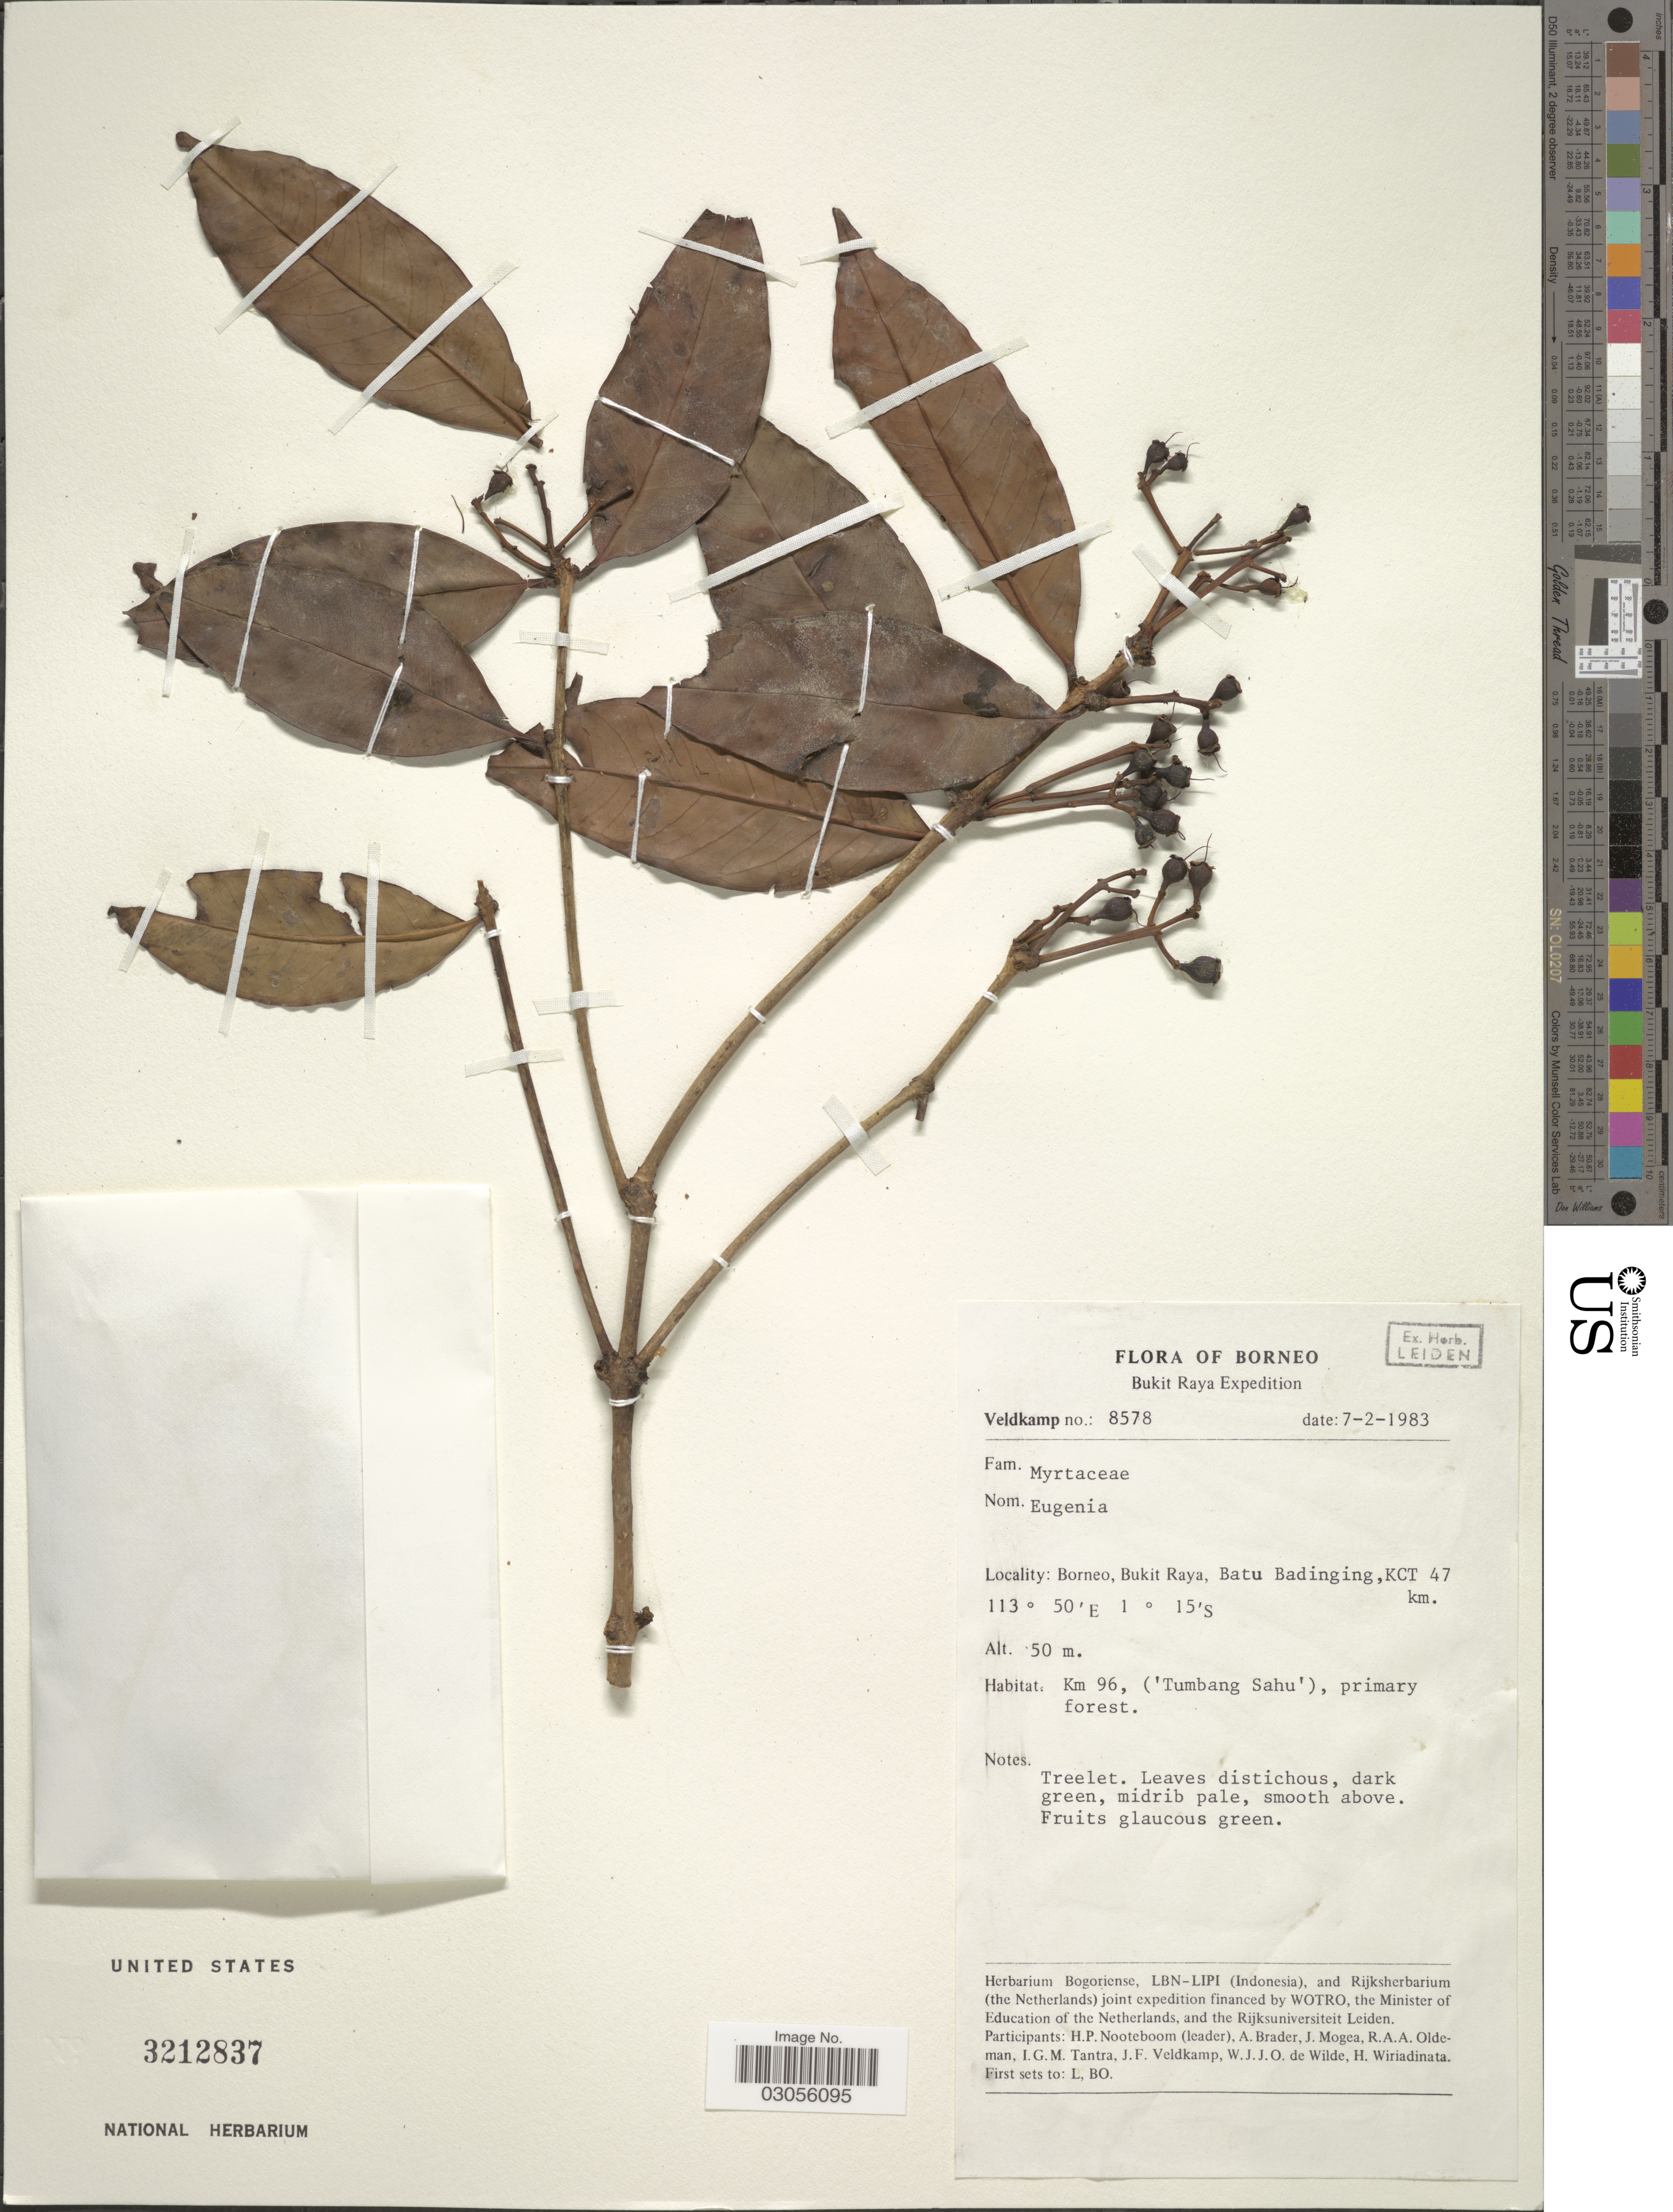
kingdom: Plantae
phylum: Tracheophyta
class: Magnoliopsida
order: Myrtales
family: Myrtaceae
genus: Syzygium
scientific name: Syzygium sp.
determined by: Strong, M. T., (US), Smithsonian Institution - National Museum of Natural History (UNITED STATES)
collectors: H. P. Nooteboom, A. Brader, J. Mogea, R. Oldeman & et al.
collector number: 8578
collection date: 1983-02-07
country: Indonesia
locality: Borneo, Bukit Raya, Baty Badinging, KCT 47 km. Km 96 ('Tumbang Sahu').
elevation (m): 50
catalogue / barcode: US 3212837